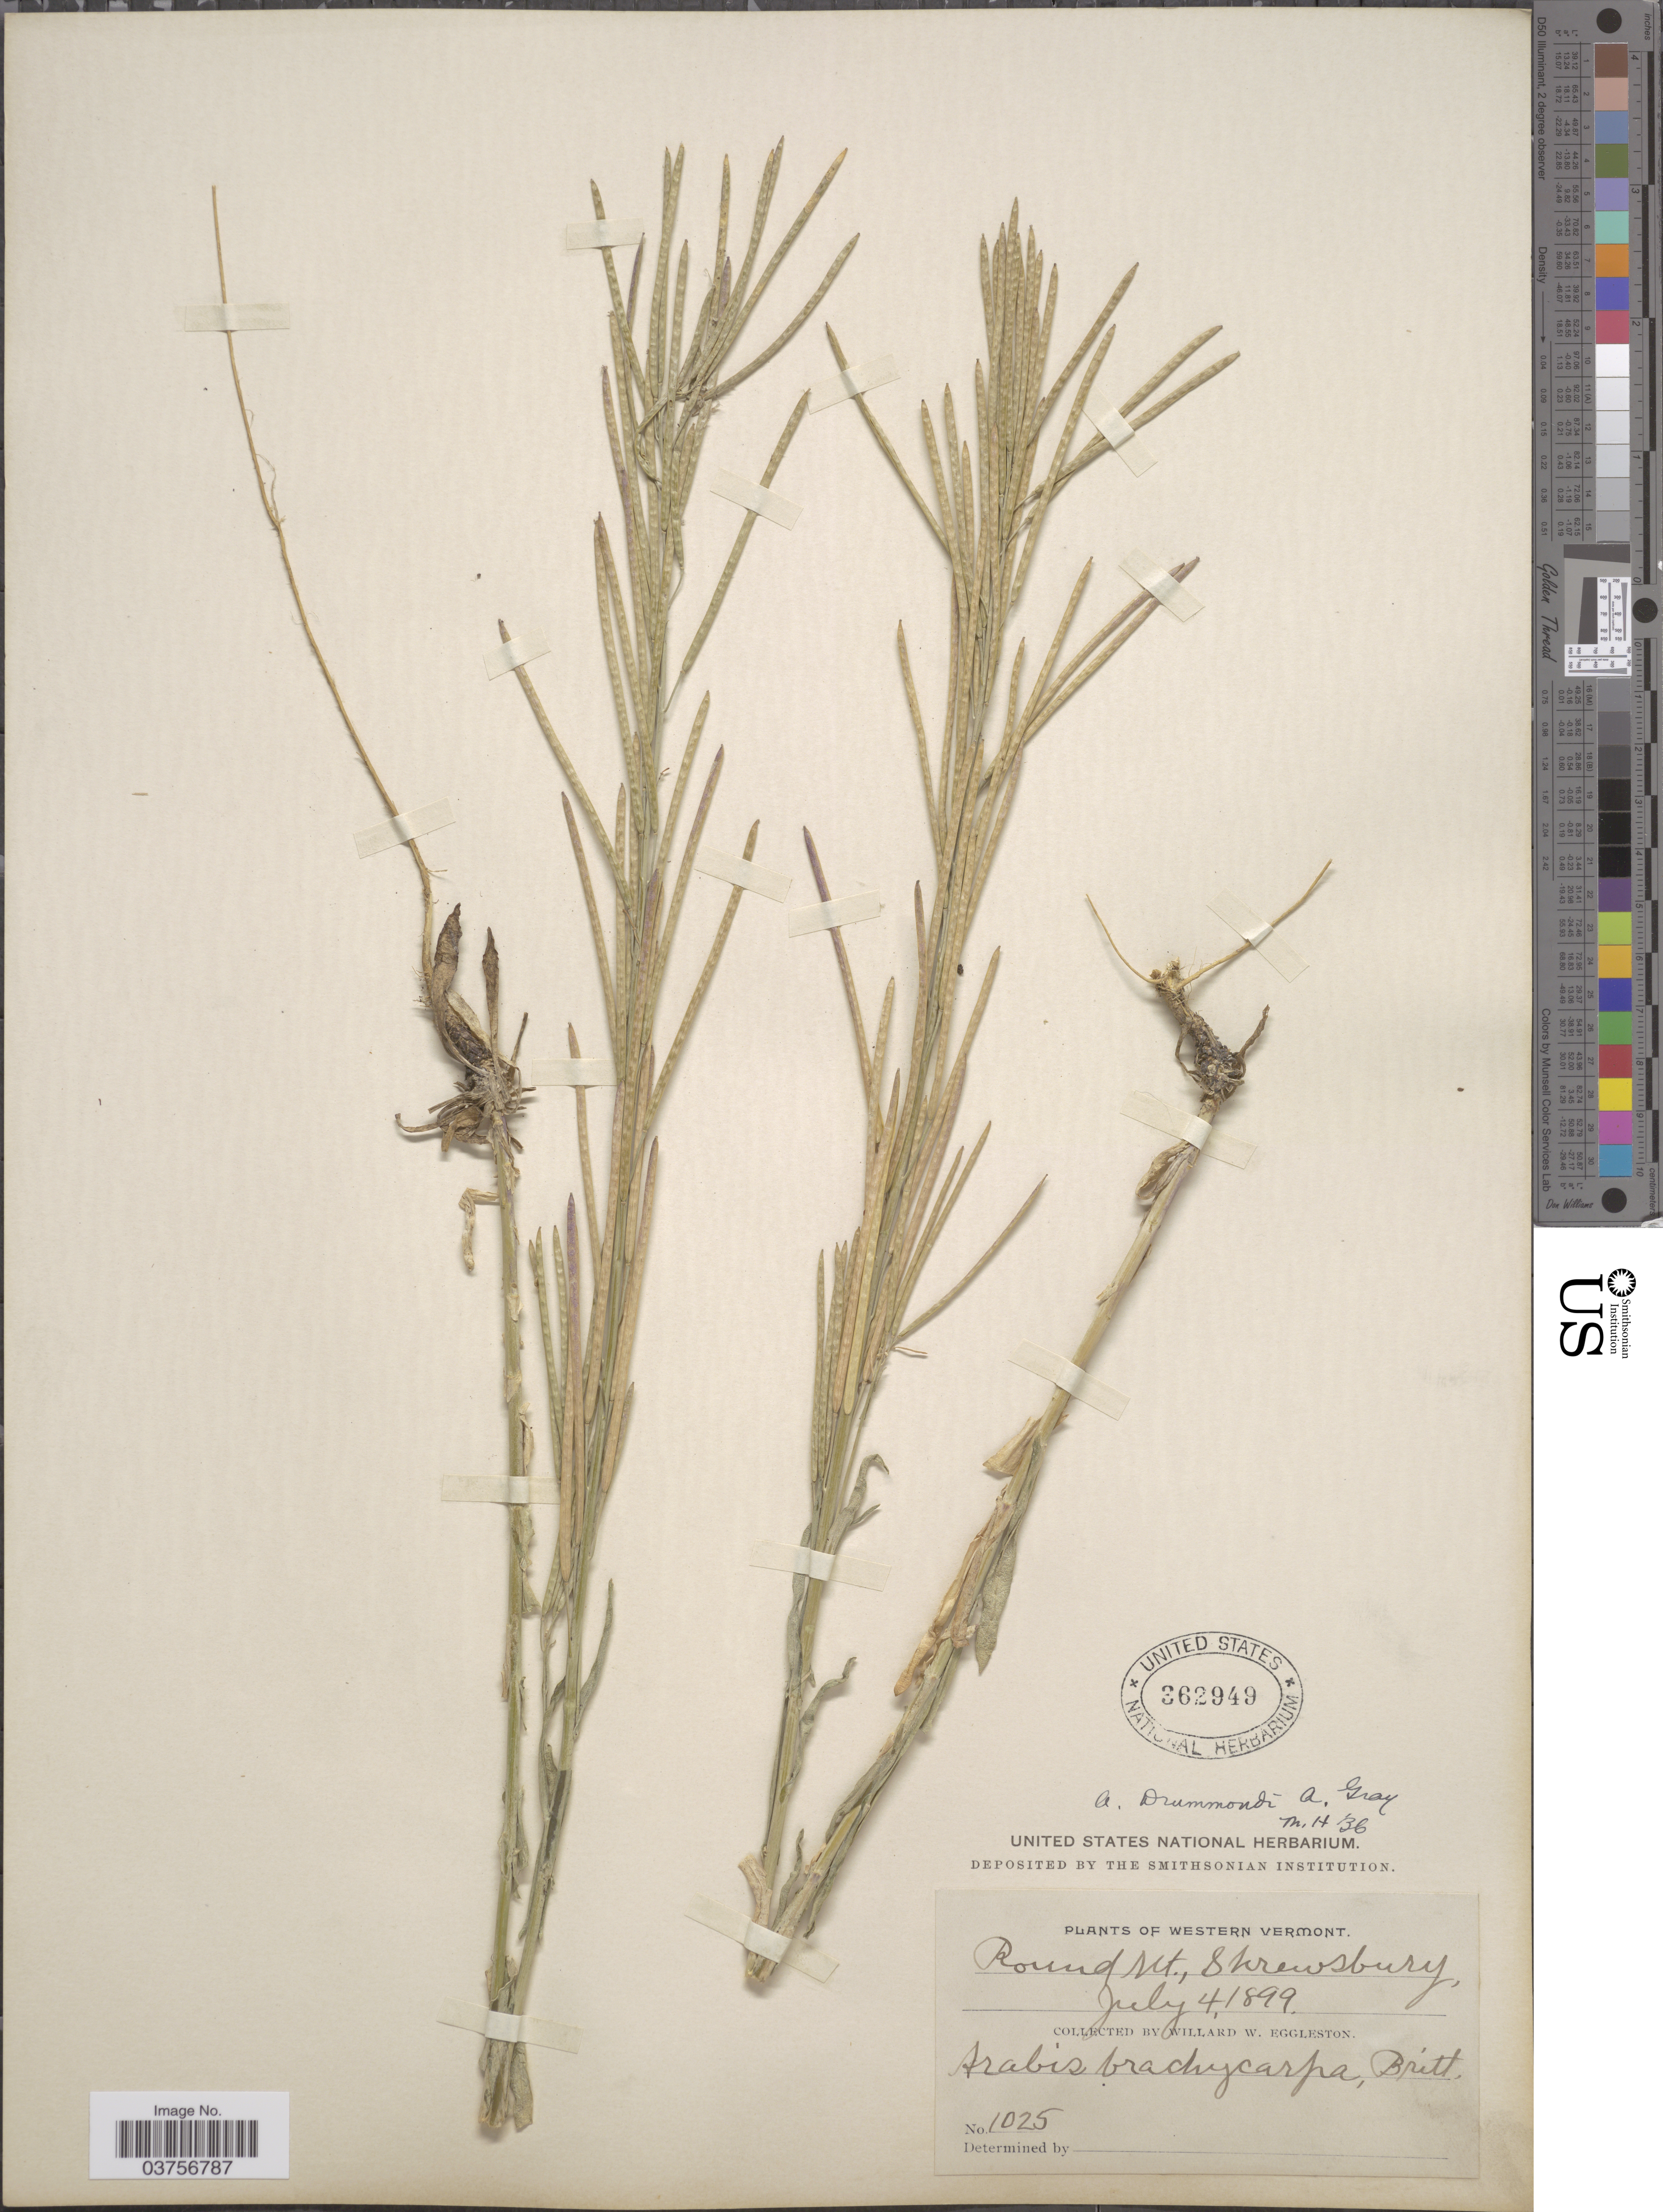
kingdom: Plantae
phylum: Tracheophyta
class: Magnoliopsida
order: Brassicales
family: Brassicaceae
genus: Arabis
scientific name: Arabis drummondii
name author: A. Gray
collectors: W. W. Eggleston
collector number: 1025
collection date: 1899-07-04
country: United States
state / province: Vermont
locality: Western Vermont. Round Mt., Skrewsbury.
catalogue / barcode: US 362949